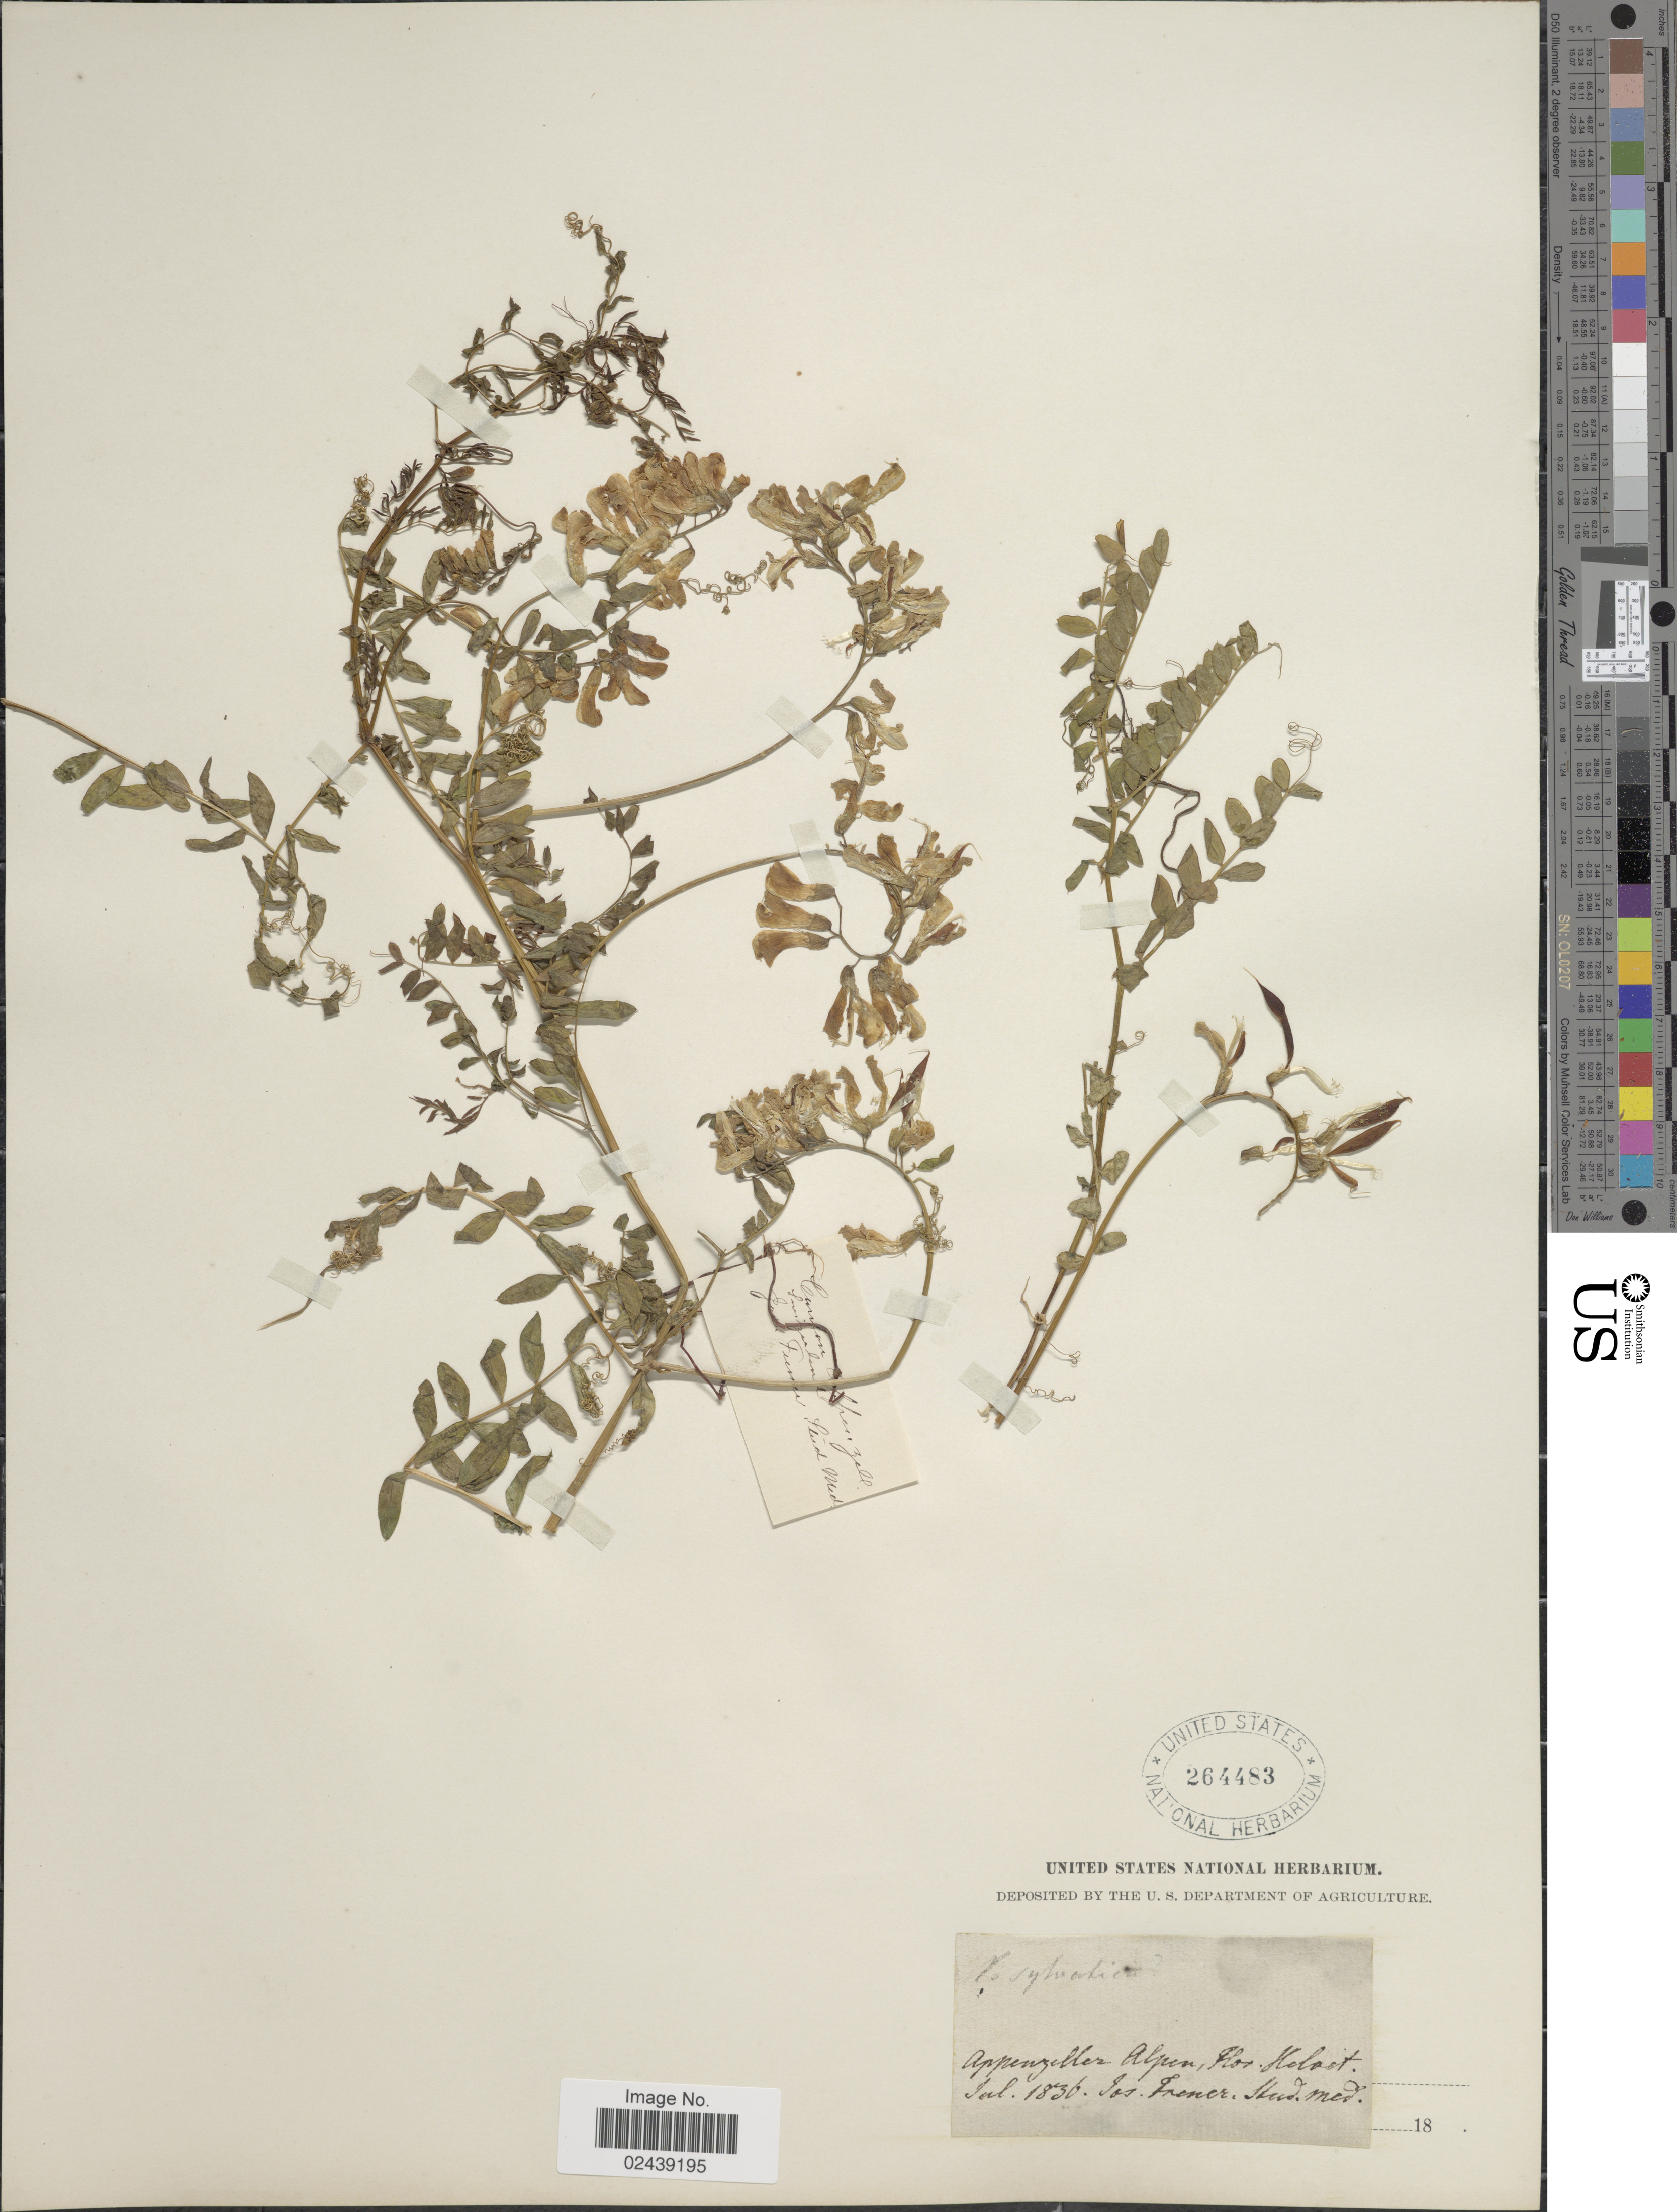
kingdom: Plantae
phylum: Tracheophyta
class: Magnoliopsida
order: Fabales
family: Fabaceae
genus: Vicia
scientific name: Vicia sylvatica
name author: L.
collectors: ex herb. U. S. Department of Agriculture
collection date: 1836-07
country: Switzerland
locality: Appenzeller Alpen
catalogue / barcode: US 264483